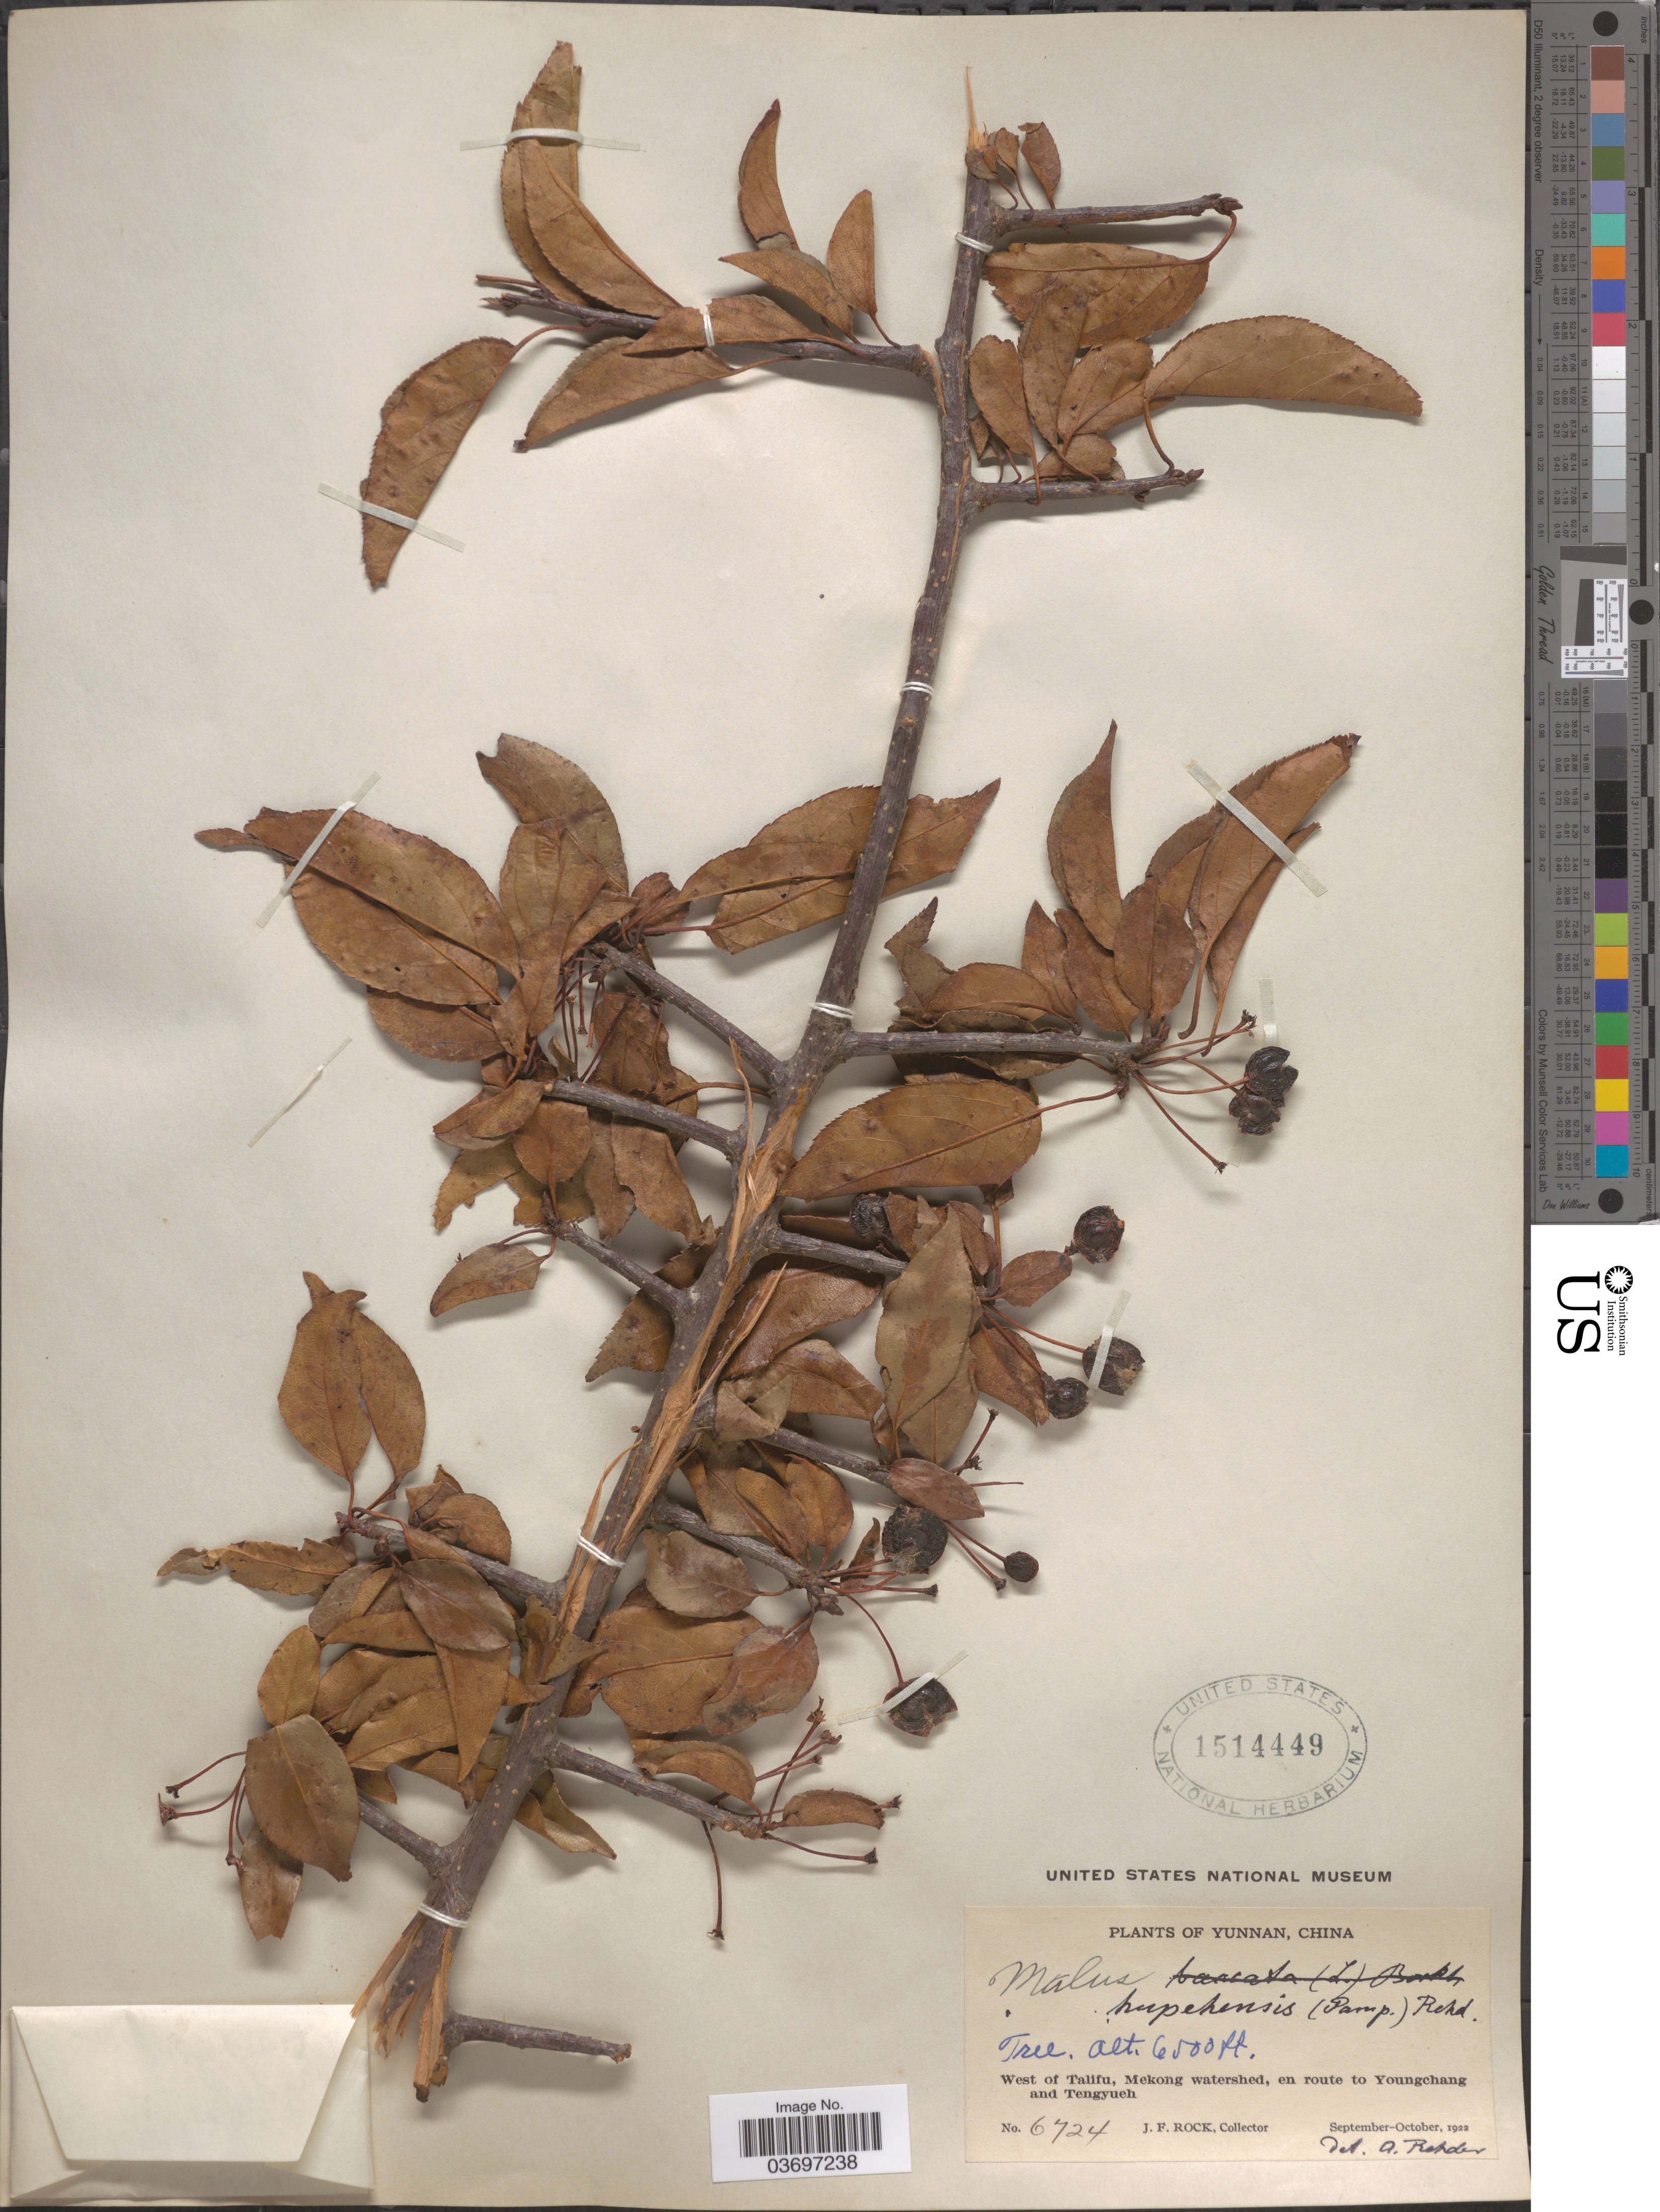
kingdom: Plantae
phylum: Tracheophyta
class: Magnoliopsida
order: Rosales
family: Rosaceae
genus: Malus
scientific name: Malus hupehensis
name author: (Pamp.) Rehder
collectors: J. Rock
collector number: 6724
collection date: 1922-09/1922-10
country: China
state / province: Yunnan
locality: West of Talifu, Mekong watershed, en route to Youngchang and Tengyueh.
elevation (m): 1981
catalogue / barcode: US 1514449